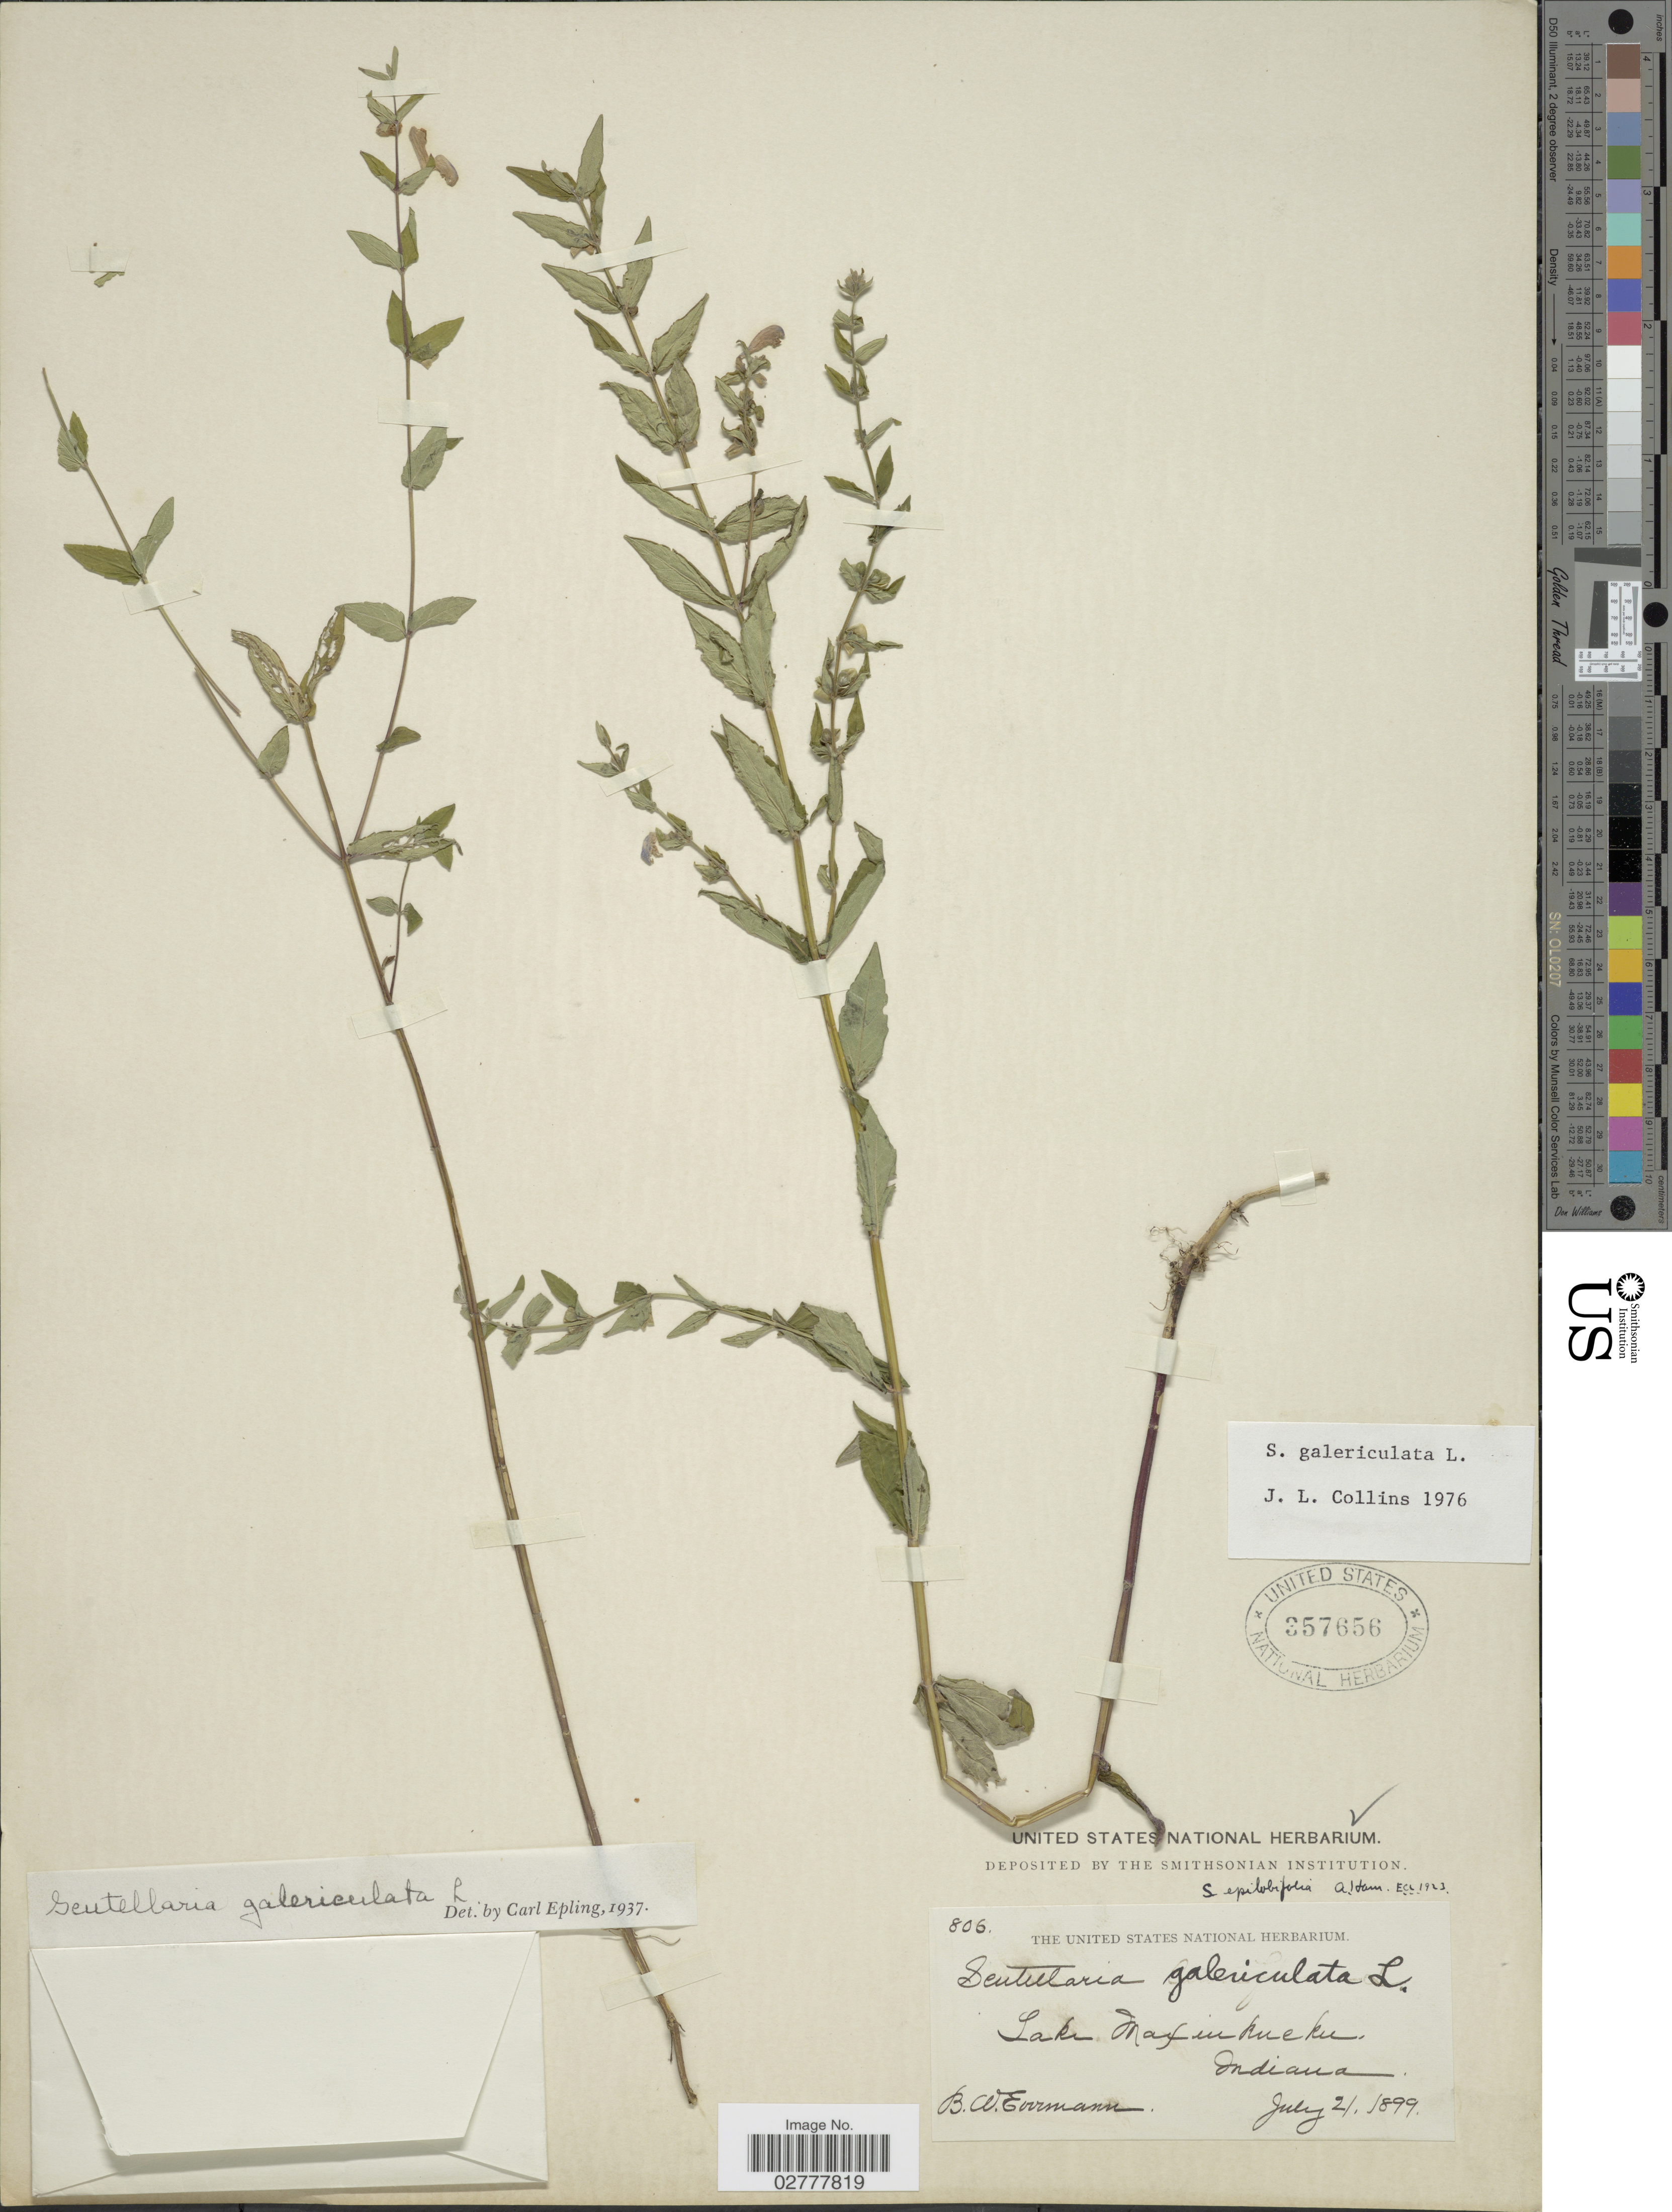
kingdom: Plantae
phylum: Tracheophyta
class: Magnoliopsida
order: Lamiales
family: Lamiaceae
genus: Scutellaria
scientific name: Scutellaria galericulata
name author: L.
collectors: B. W. Evermann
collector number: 806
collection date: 1899-07-21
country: United States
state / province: Indiana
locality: Lake Maxinkuckee.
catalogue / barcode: US 357656